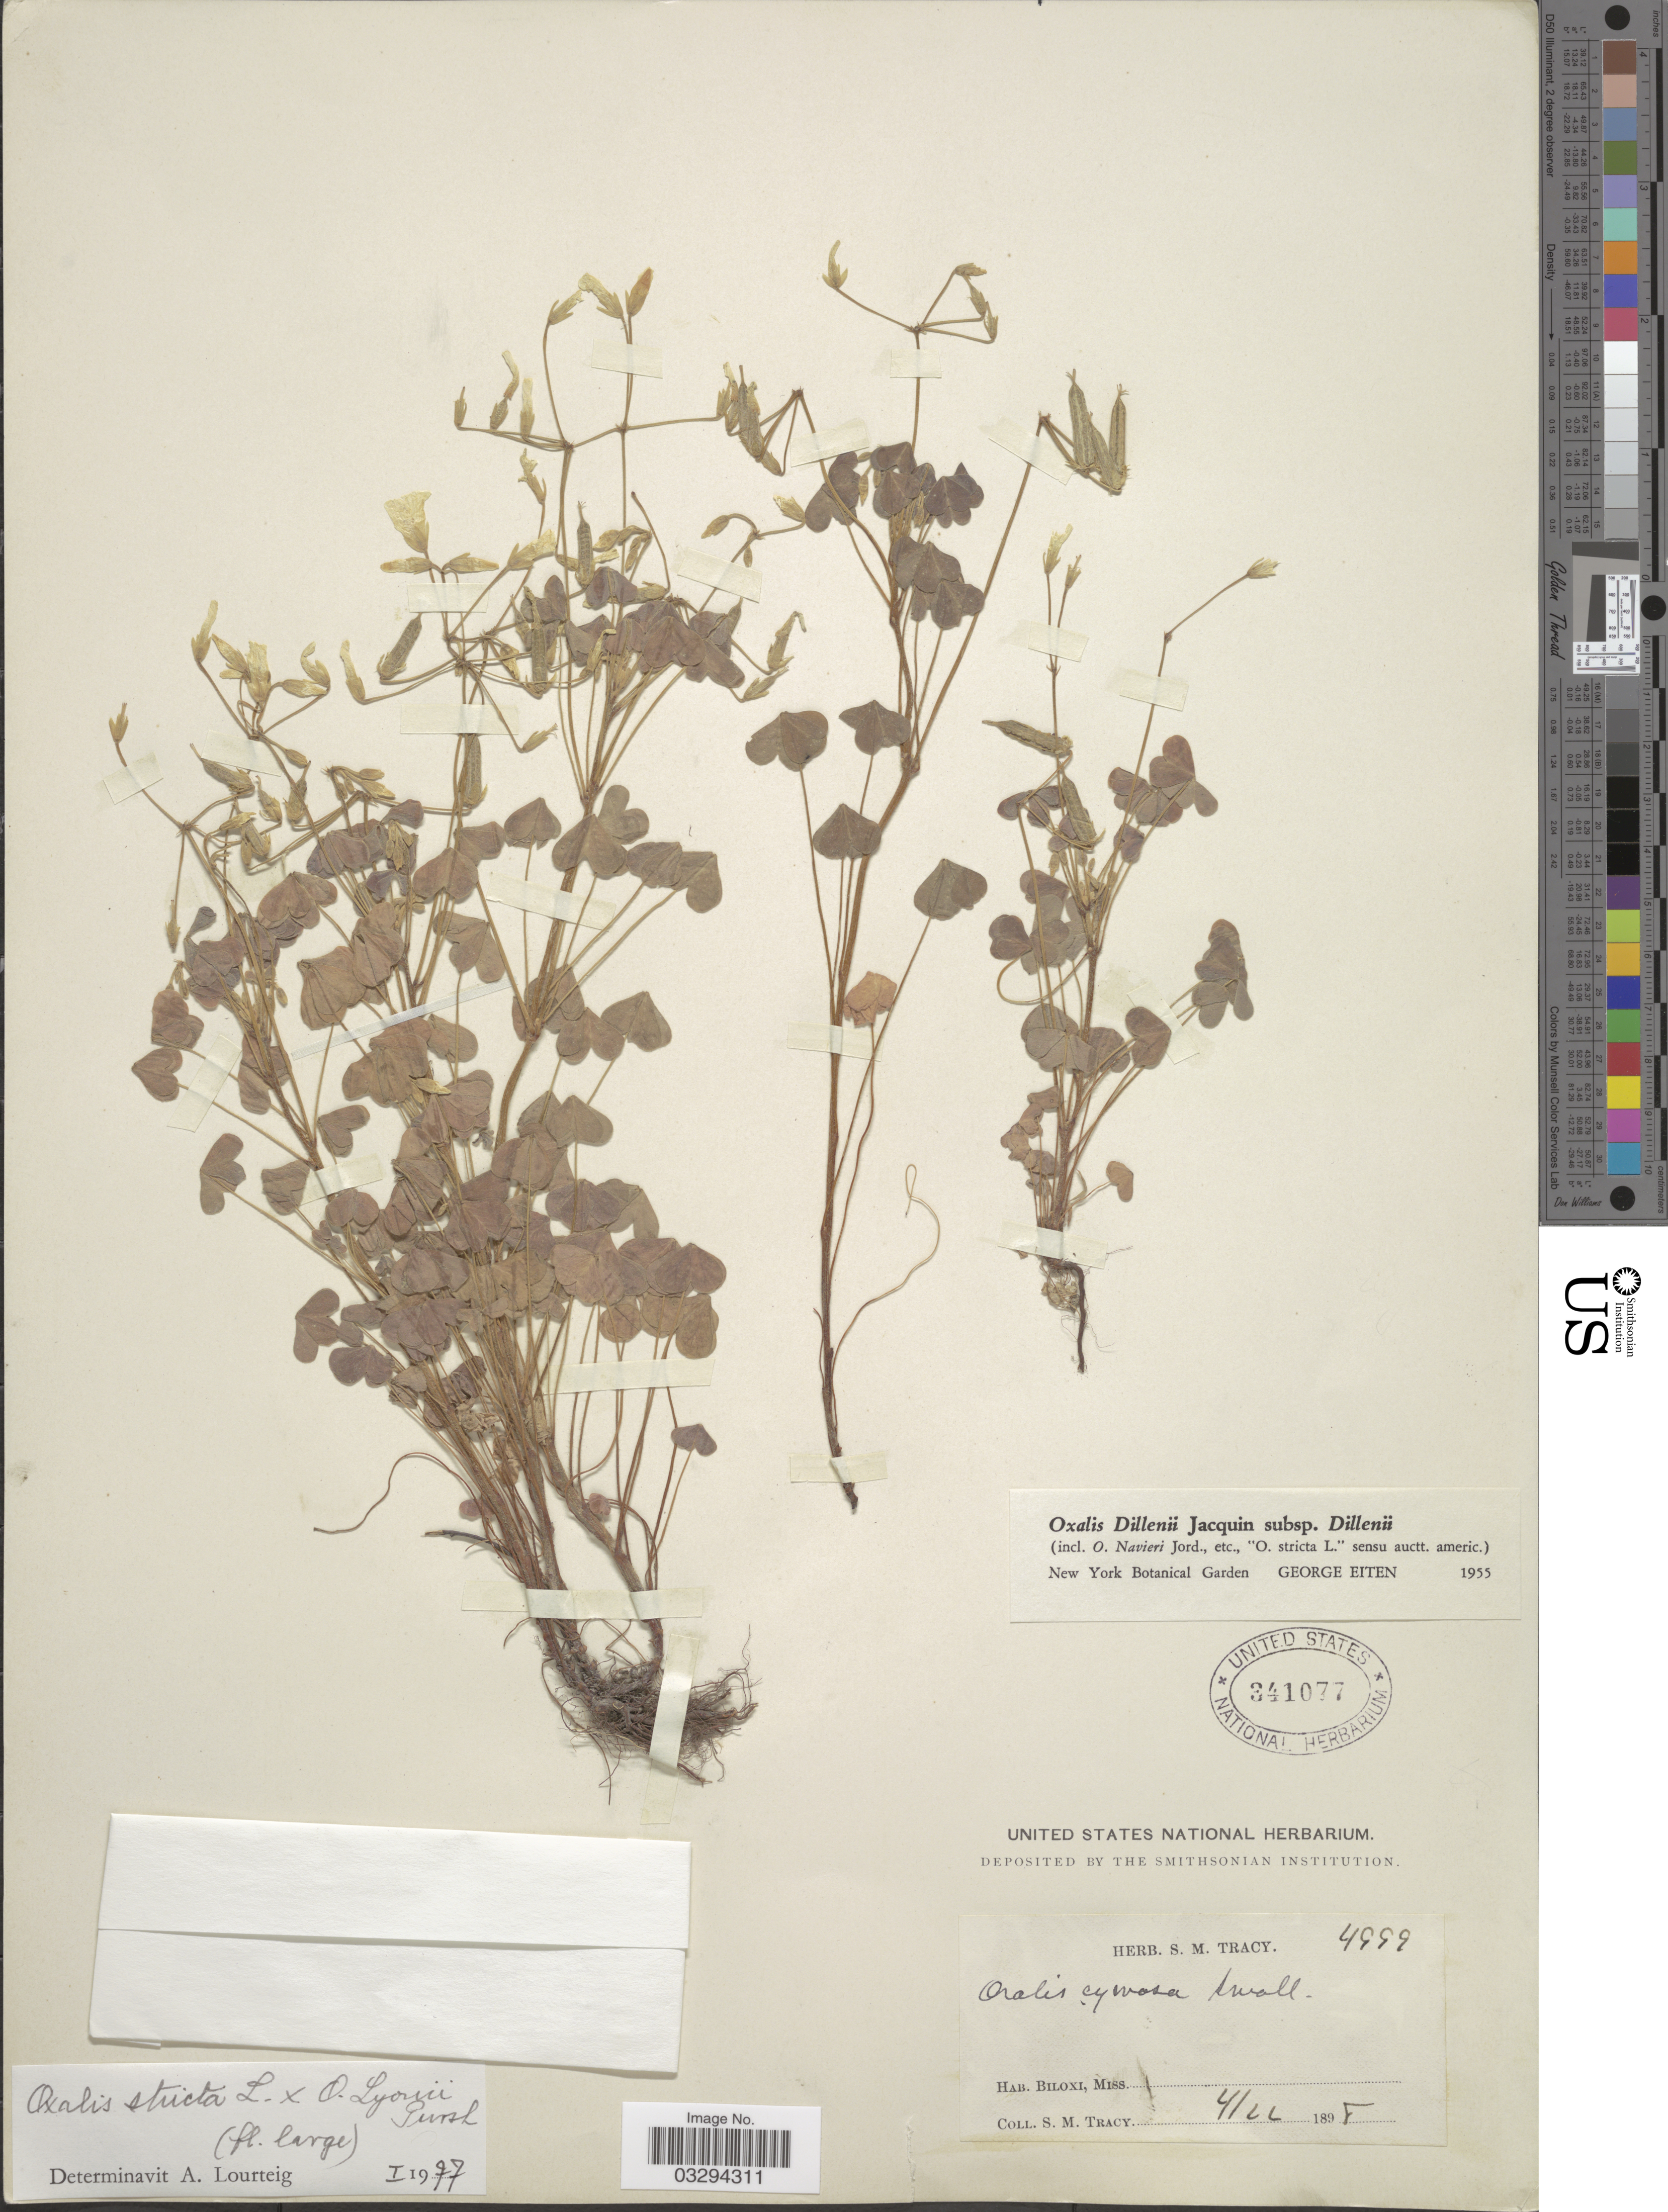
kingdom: Plantae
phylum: Tracheophyta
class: Magnoliopsida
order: Oxalidales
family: Oxalidaceae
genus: Oxalis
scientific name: Oxalis lyonii x O. stricta L.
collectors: S. M. Tracy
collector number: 4999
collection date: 1898-04-22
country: United States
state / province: Mississippi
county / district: Harrison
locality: Biloxi.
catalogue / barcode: US 341077